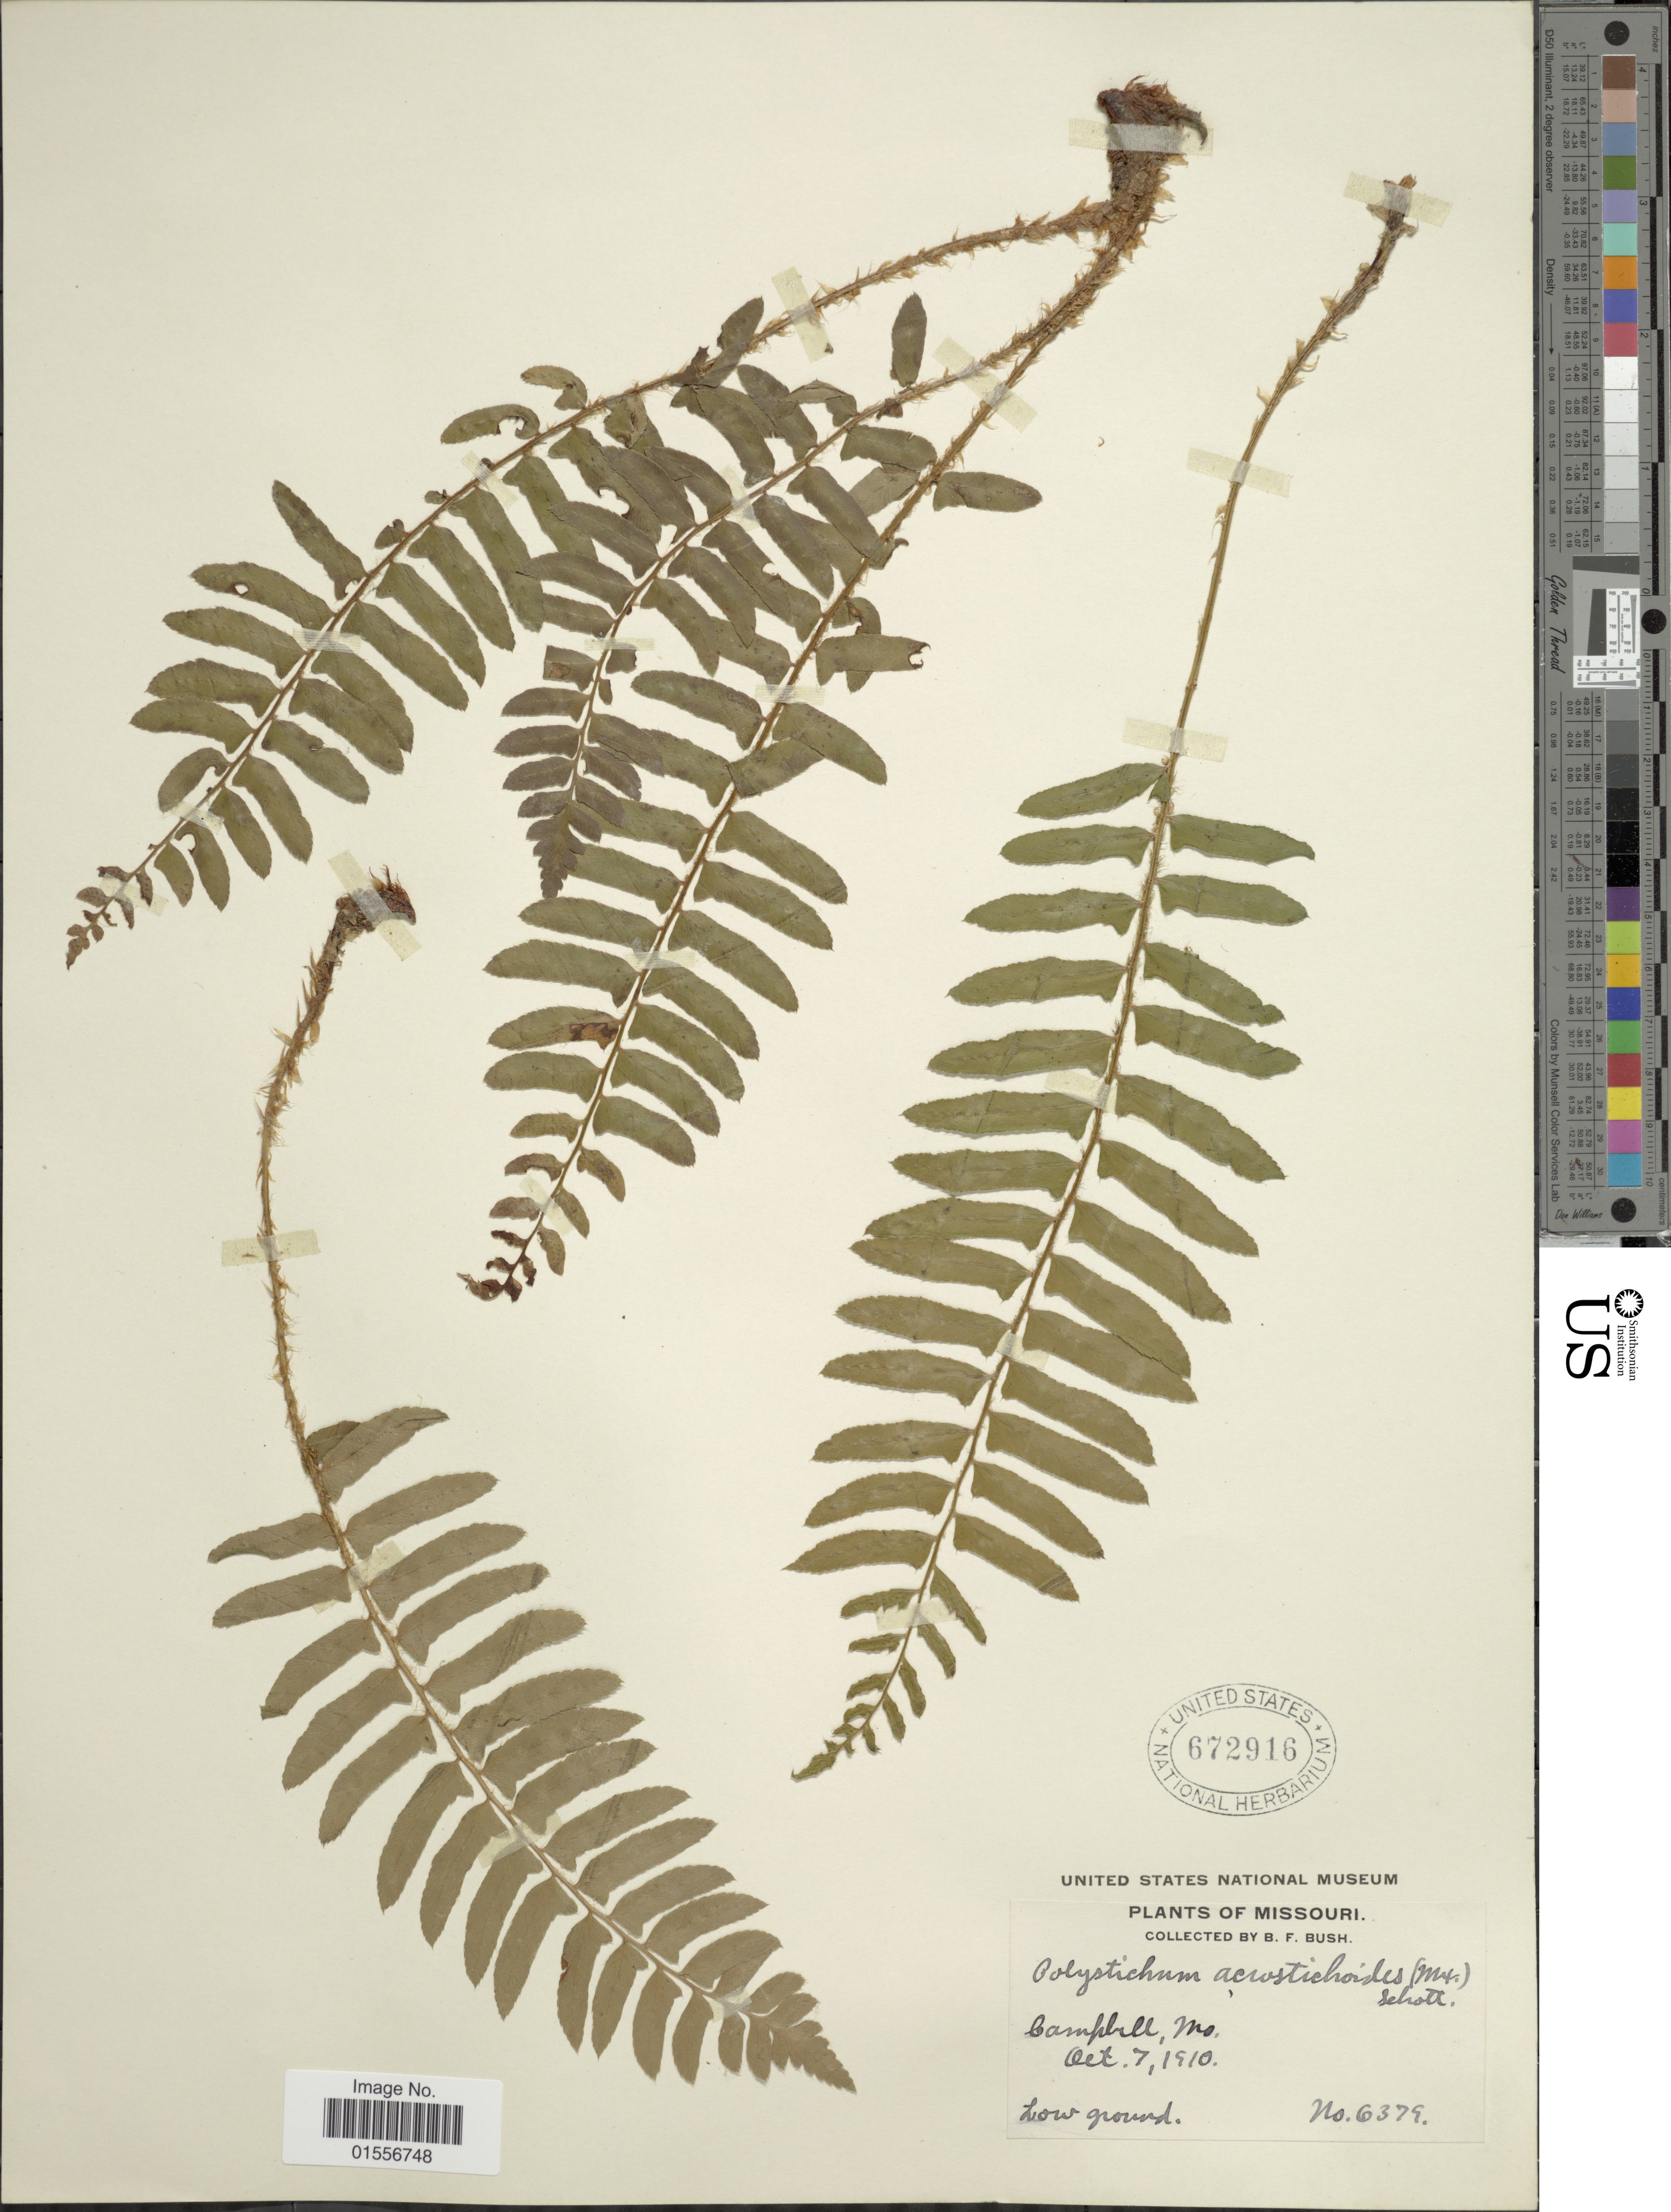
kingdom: Plantae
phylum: Tracheophyta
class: Polypodiopsida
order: Polypodiales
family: Dryopteridaceae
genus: Polystichum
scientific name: Polystichum acrostichoides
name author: (Michx.) Schott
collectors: B. F. Bush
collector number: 6379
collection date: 1910-10-07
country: United States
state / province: Missouri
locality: Campbell.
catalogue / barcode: US 672916